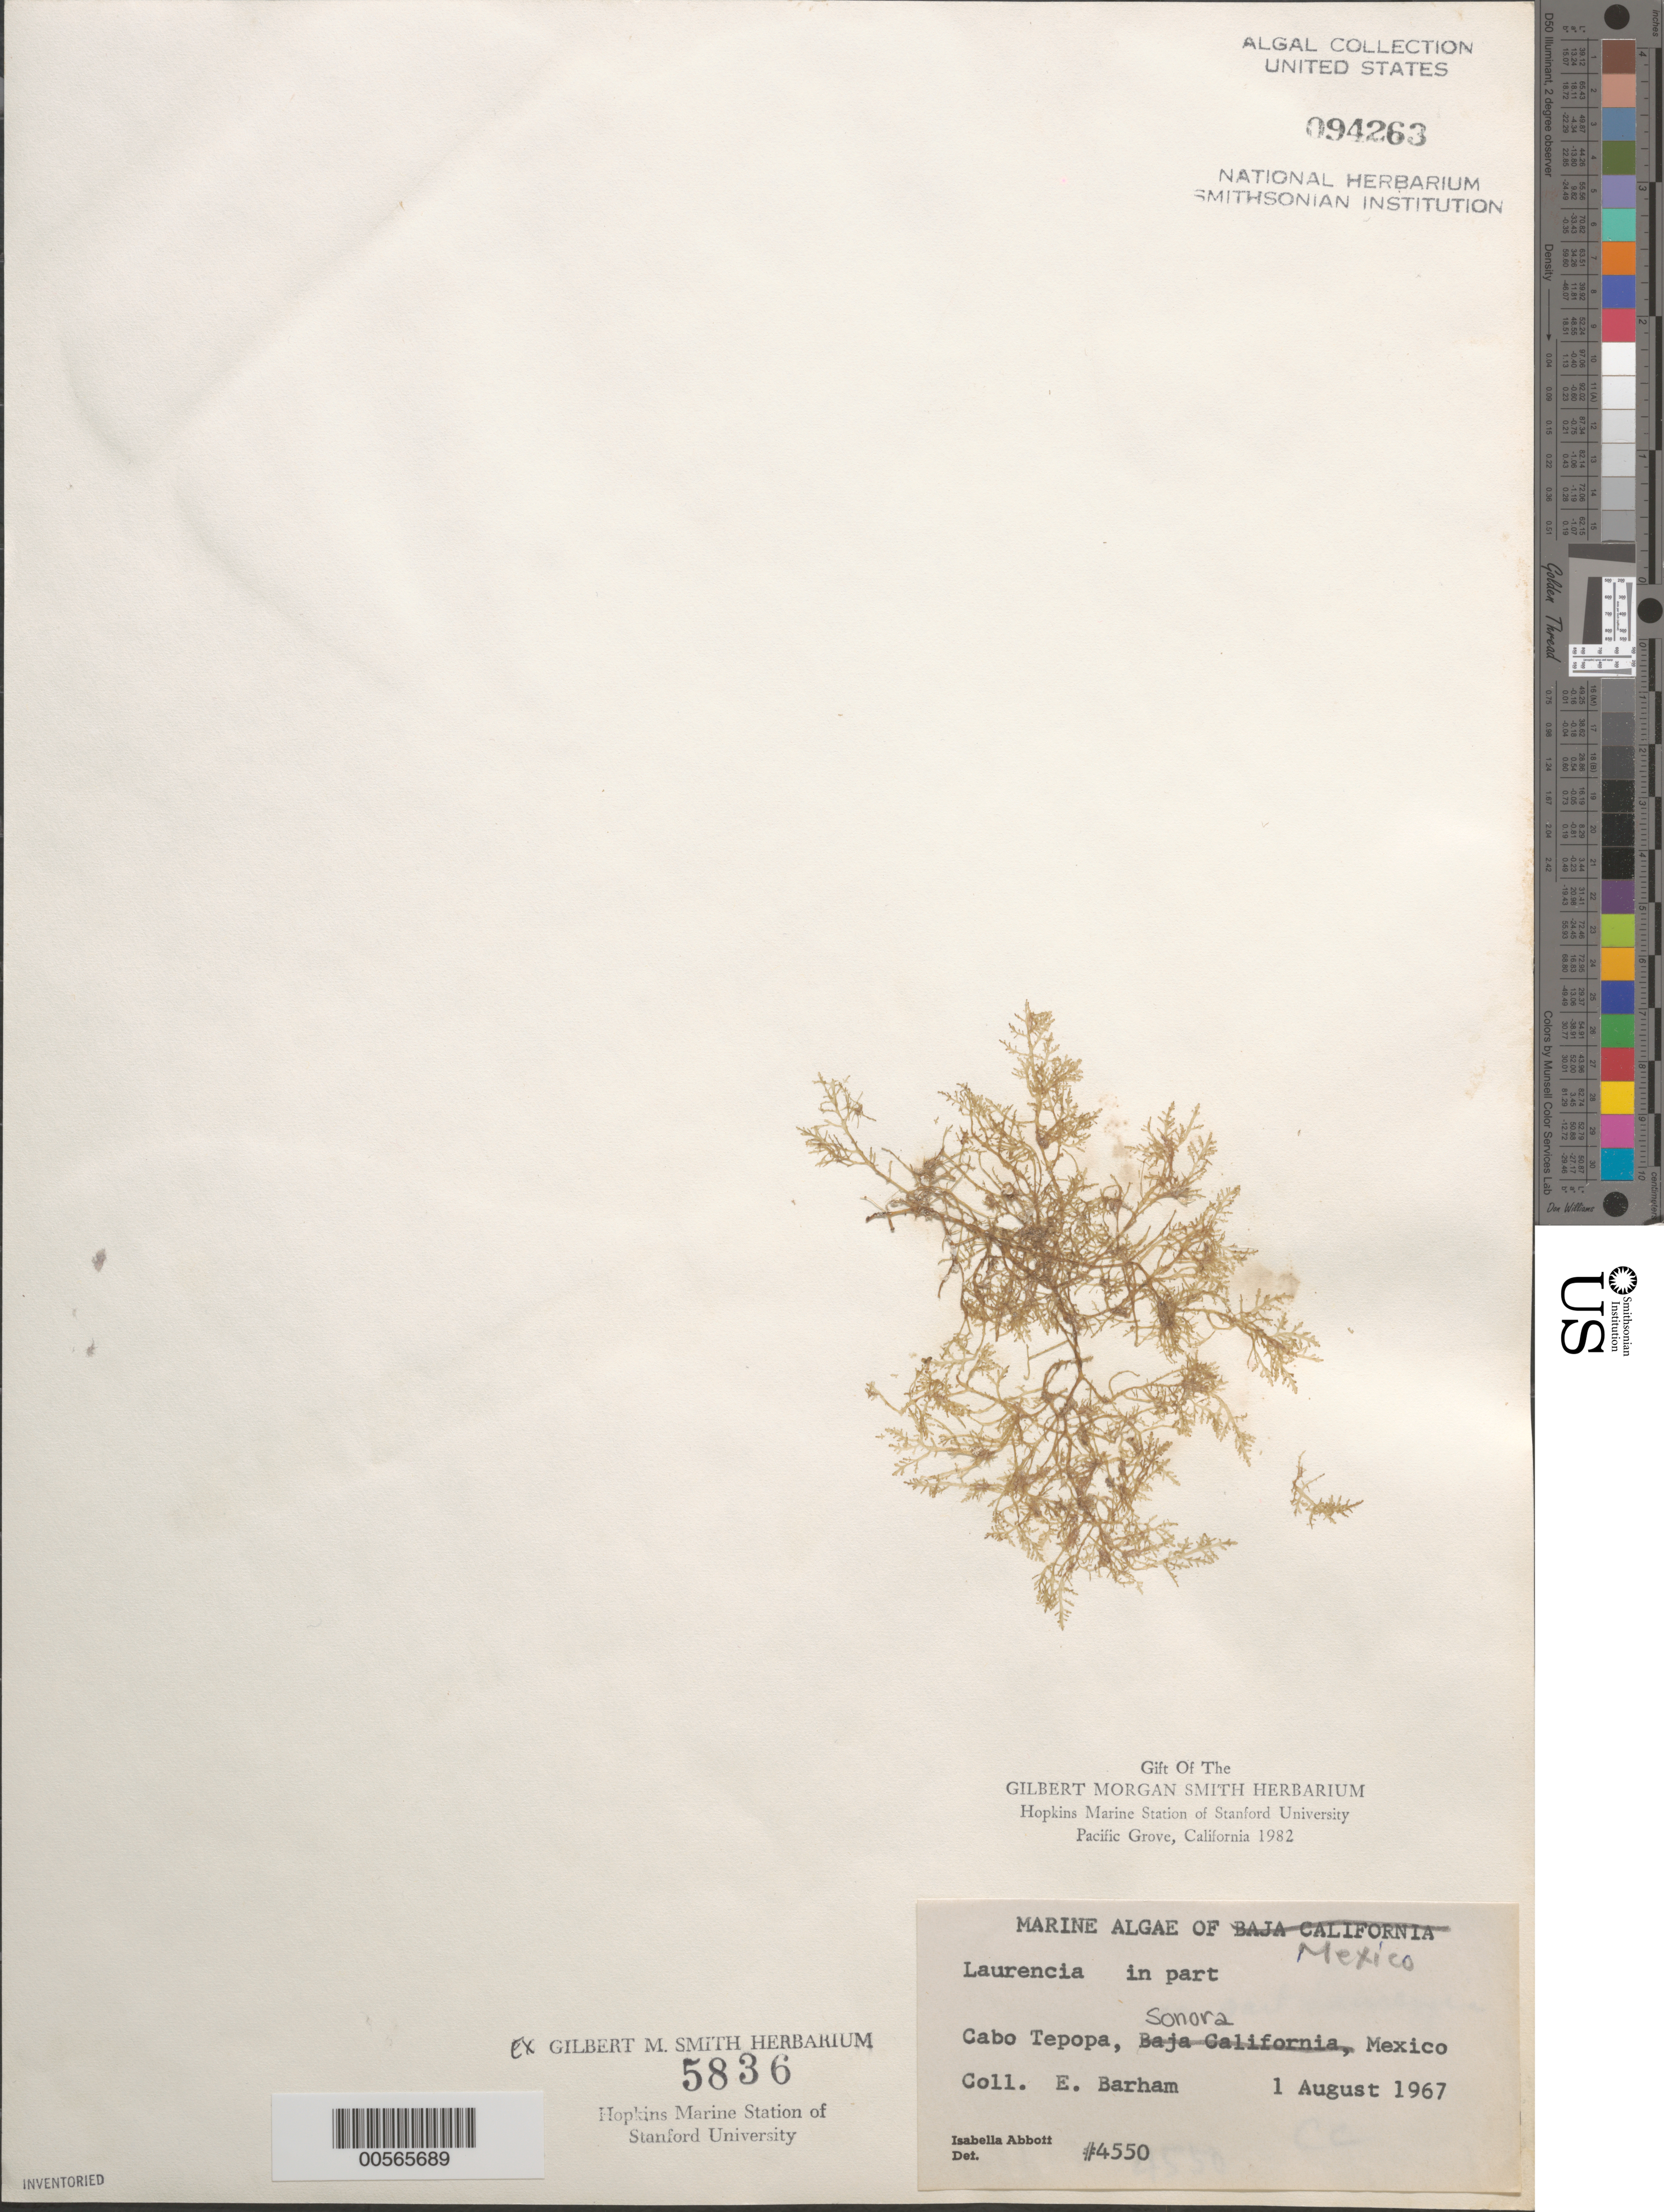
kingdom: Plantae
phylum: Rhodophyta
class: Florideophyceae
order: Ceramiales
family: Rhodomelaceae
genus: Laurencia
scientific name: Laurencia sp.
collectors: E. Barham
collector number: IAA 4550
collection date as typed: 01 Aug 1967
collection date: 1967-08-01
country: Mexico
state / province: Sonora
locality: Cabo Tepopa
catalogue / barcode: US 94263